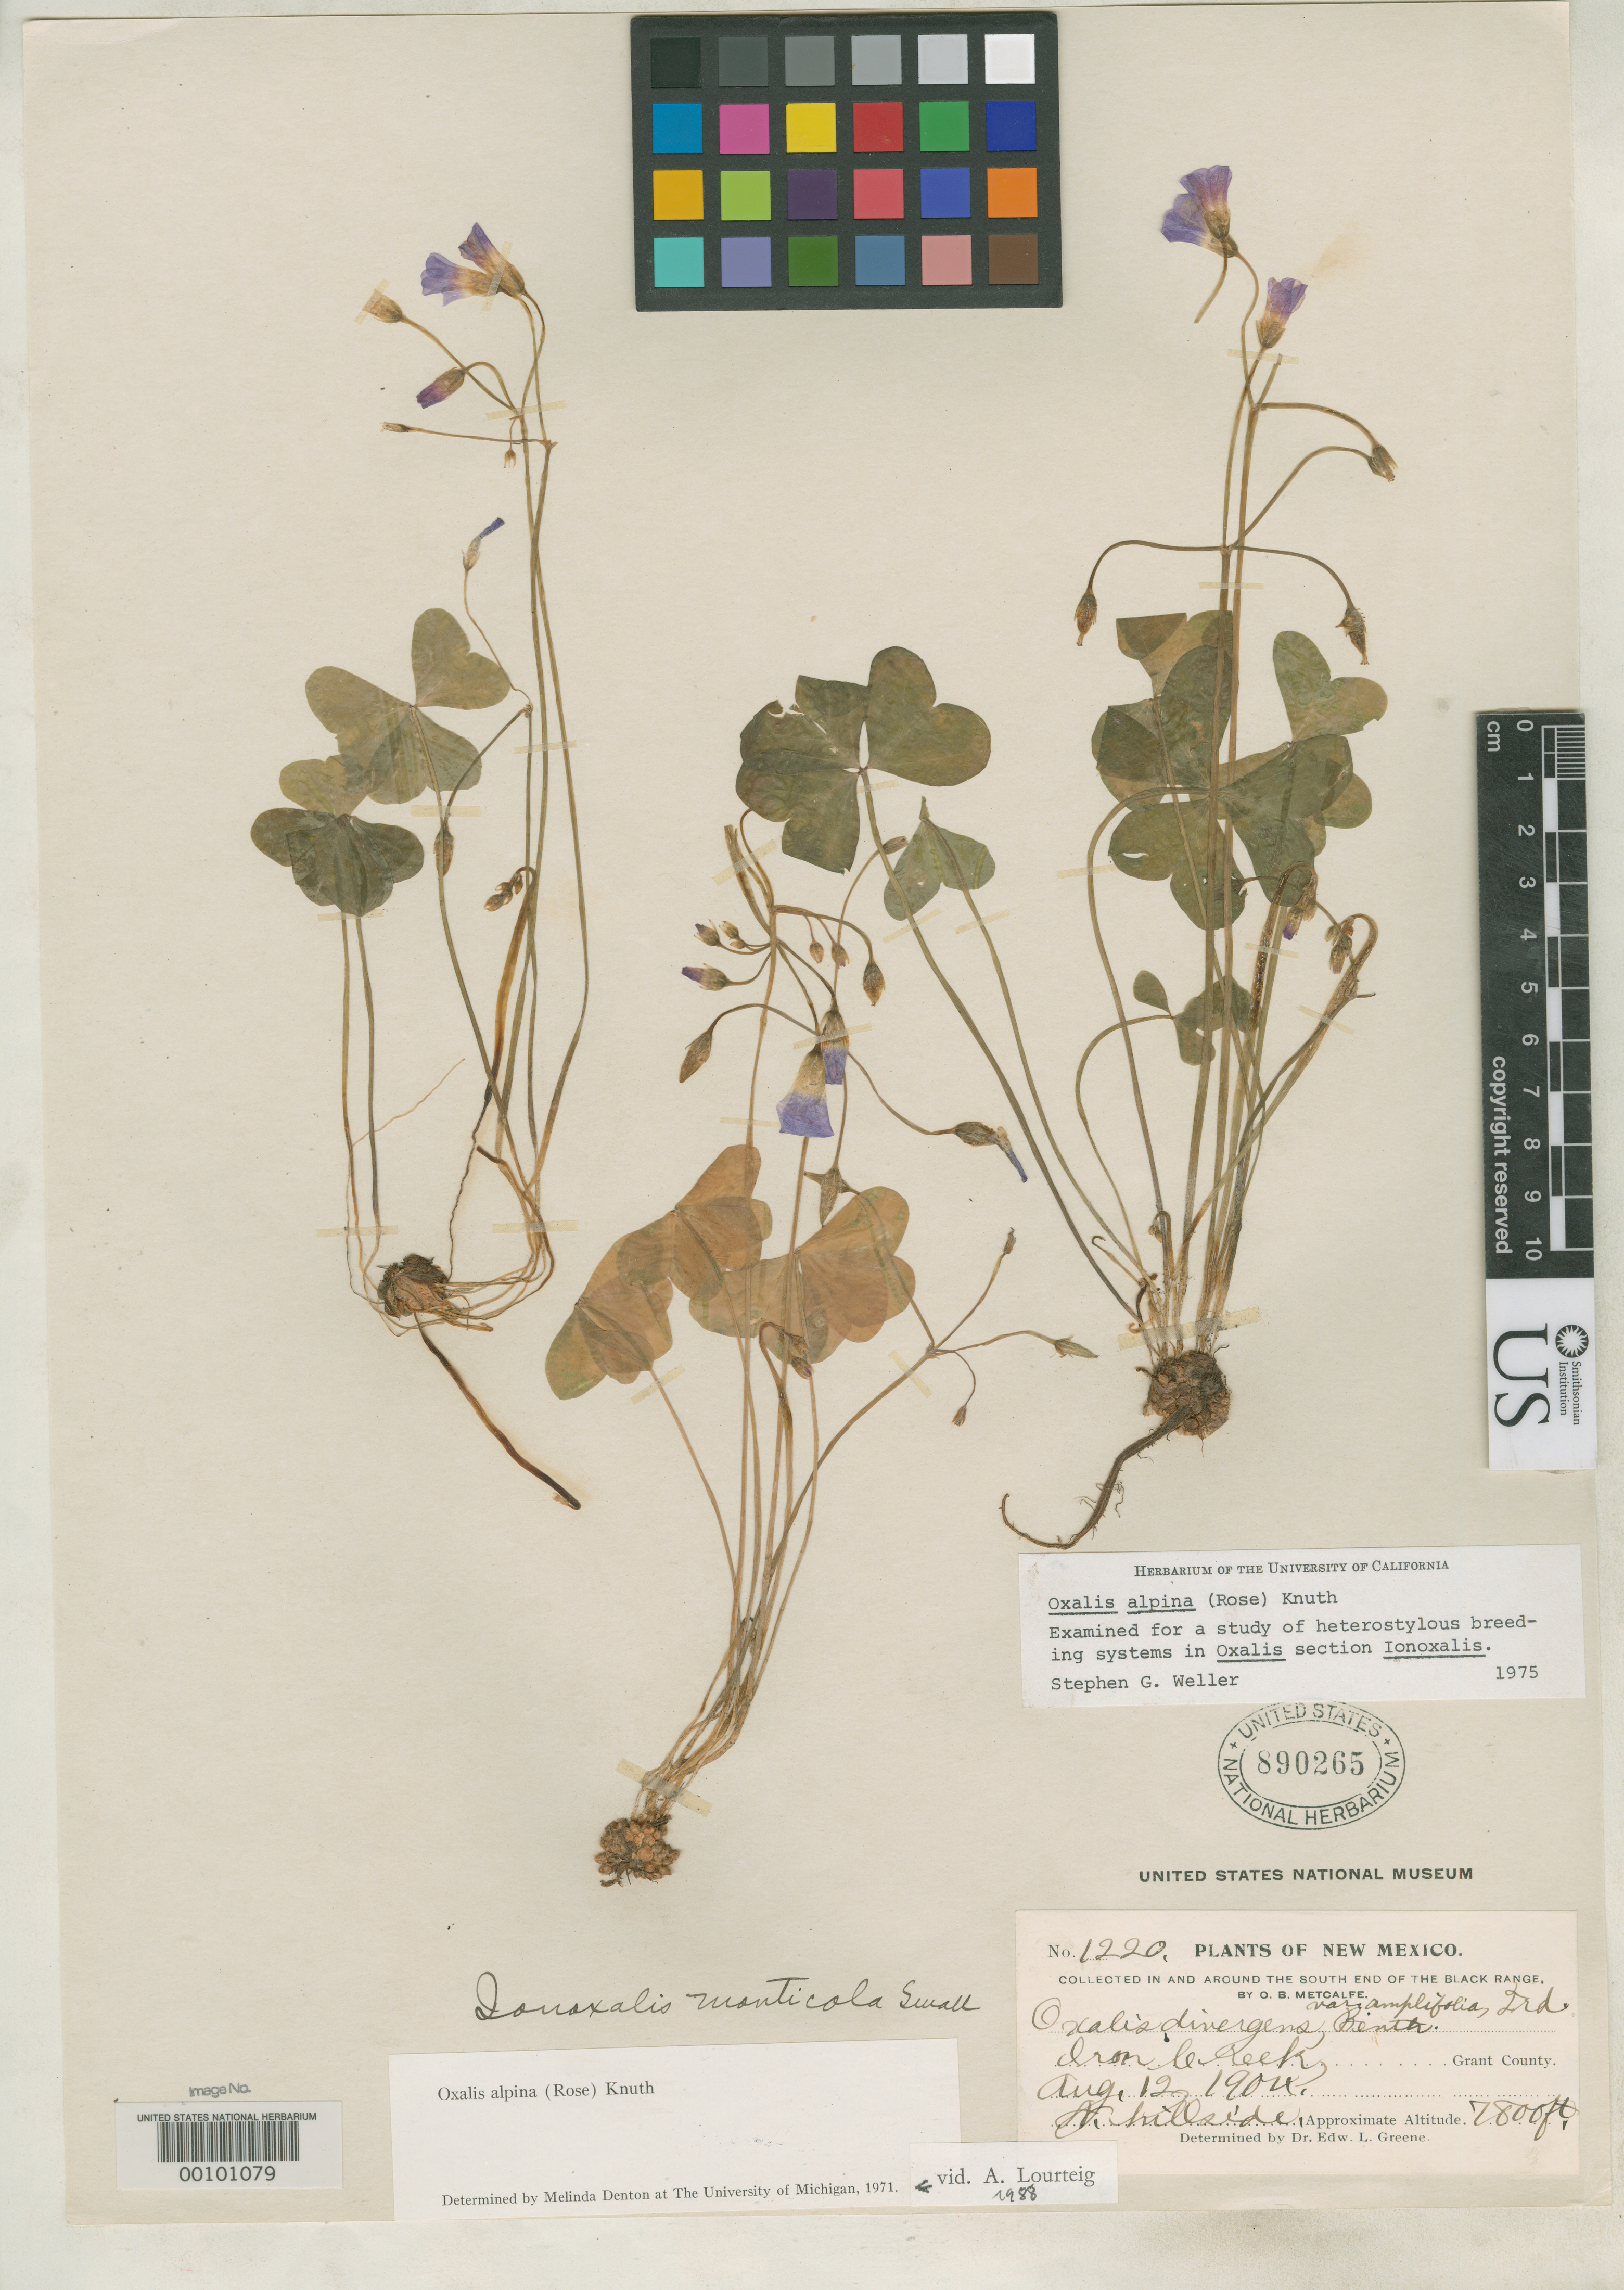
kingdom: Plantae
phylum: Tracheophyta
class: Magnoliopsida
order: Oxalidales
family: Oxalidaceae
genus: Ionoxalis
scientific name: Ionoxalis monticola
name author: Small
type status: Isotype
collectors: O. B. Metcalfe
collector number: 1220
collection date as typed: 12 Aug 1904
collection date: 1904-08-12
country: United States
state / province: New Mexico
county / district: Grant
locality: Iron Creek.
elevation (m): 2377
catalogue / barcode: US 890265